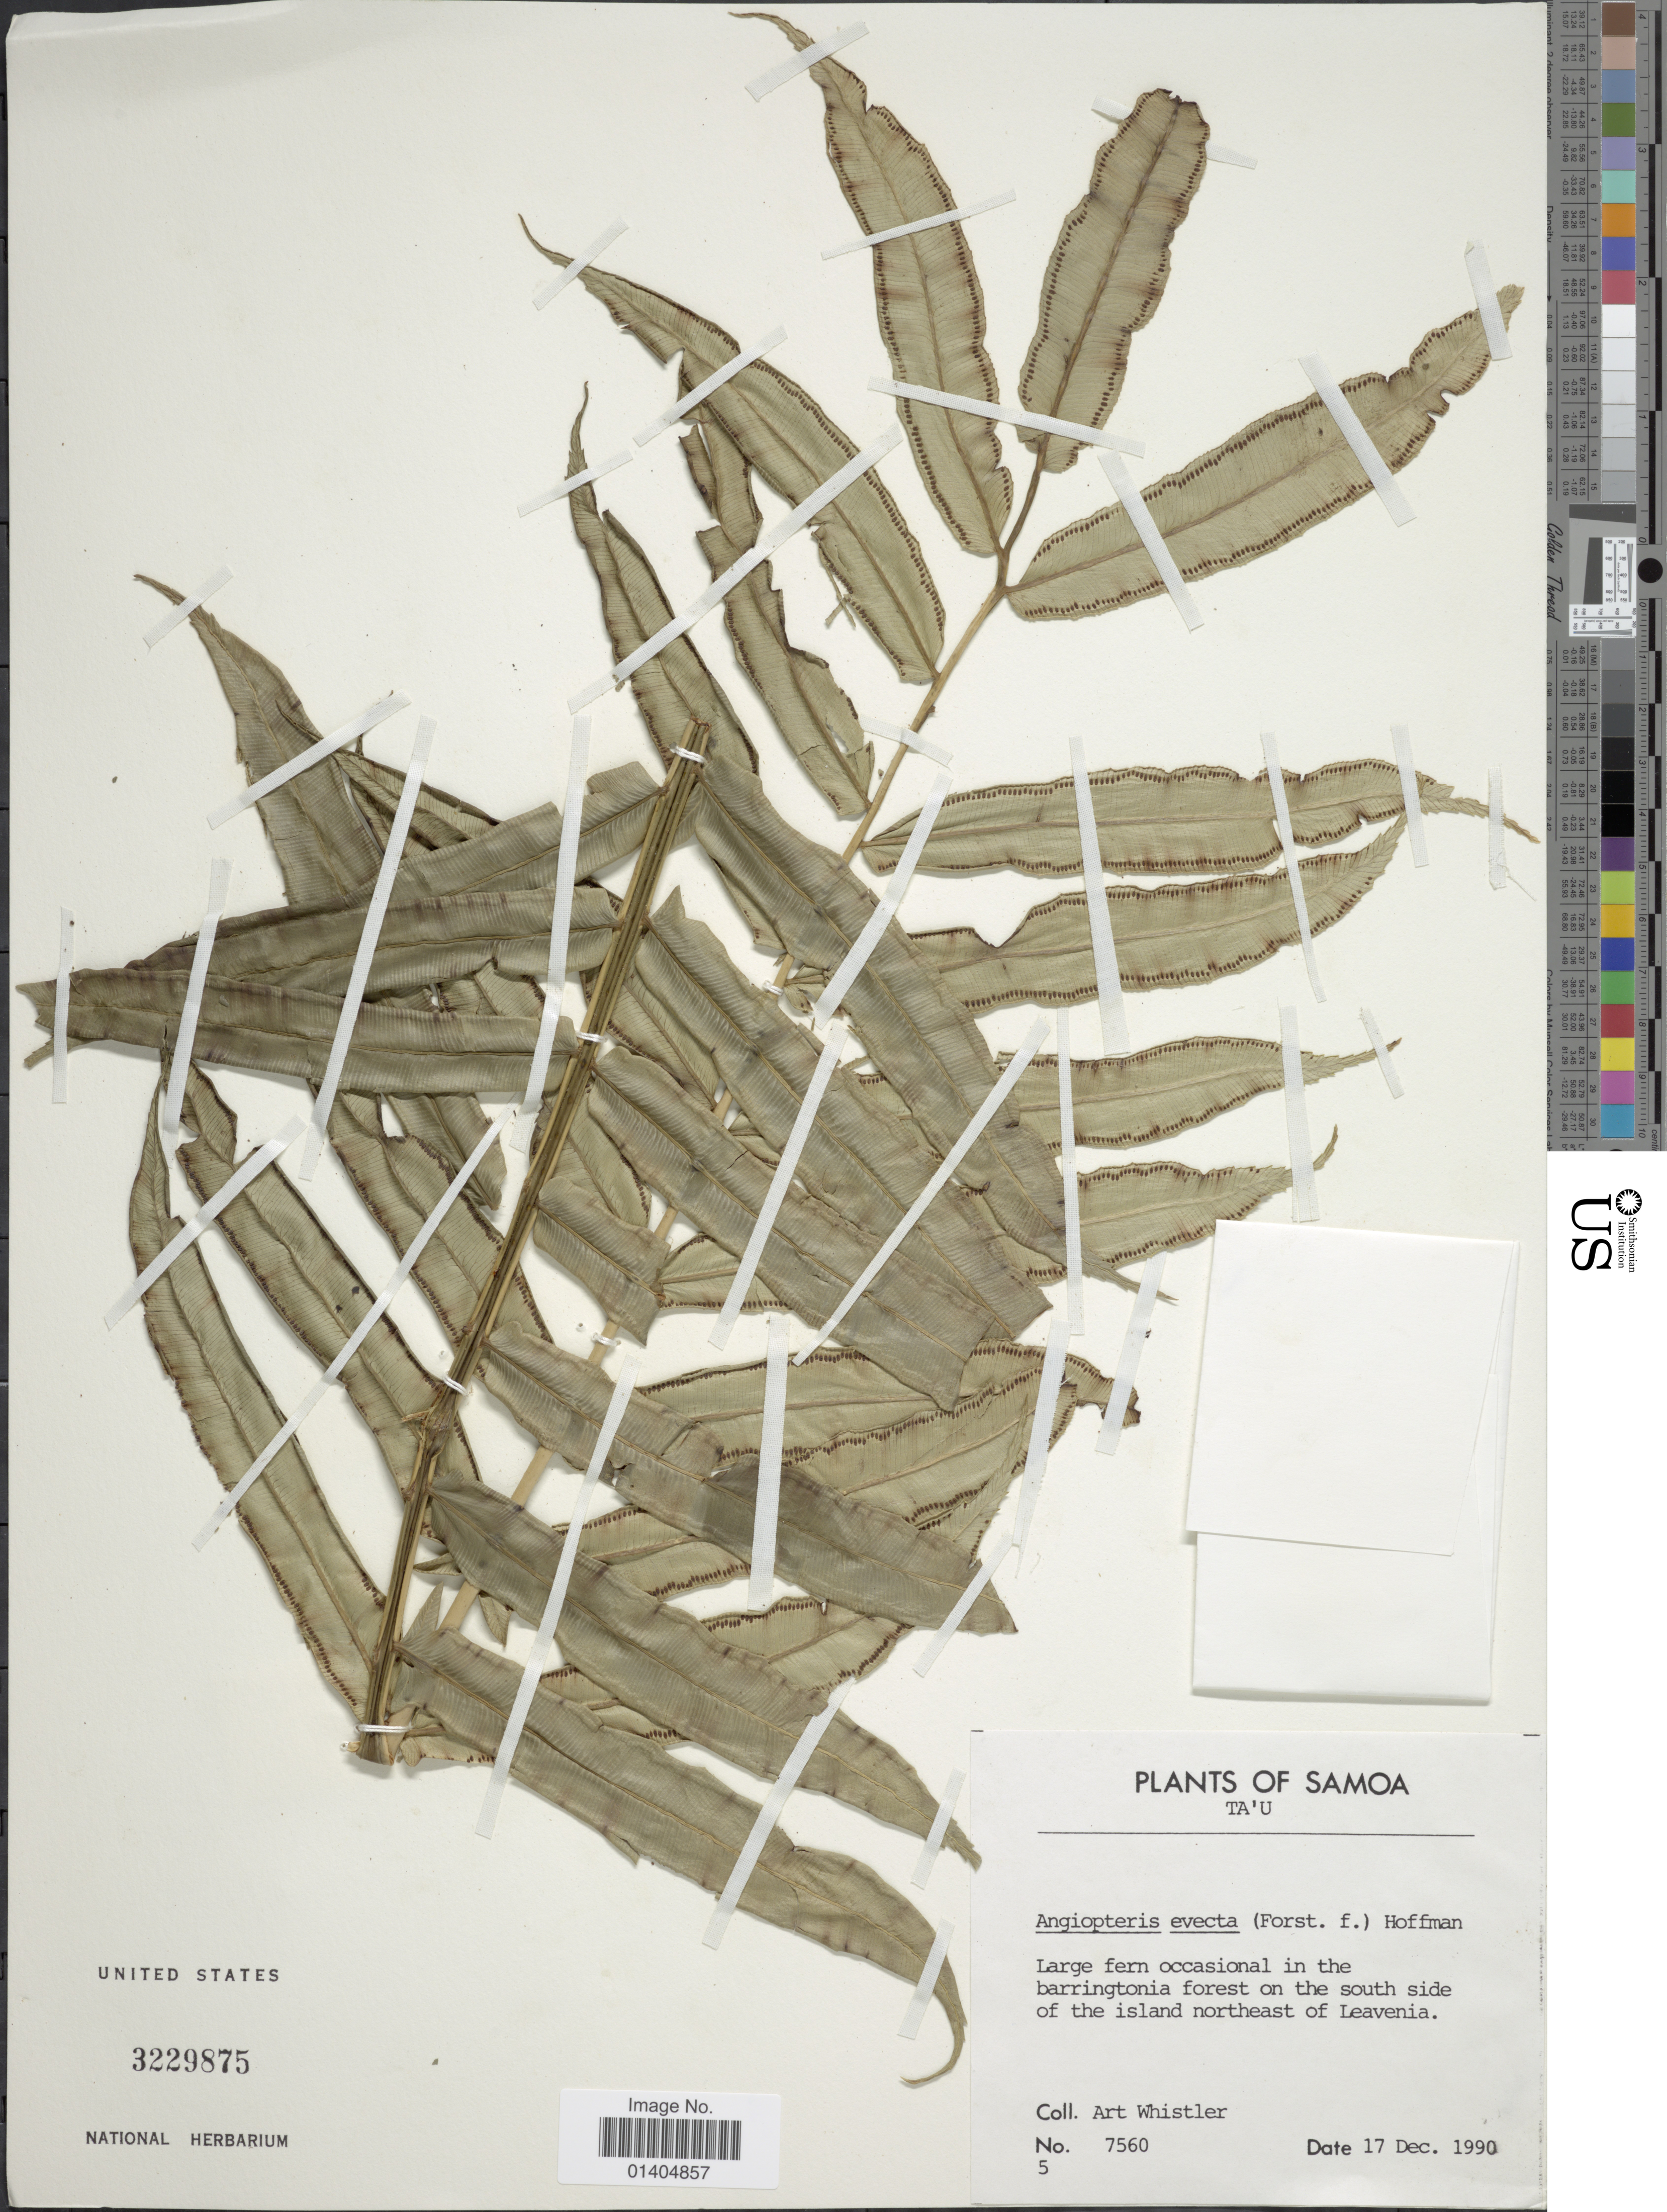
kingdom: Plantae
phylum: Tracheophyta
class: Polypodiopsida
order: Marattiales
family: Marattiaceae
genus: Angiopteris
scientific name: Angiopteris evecta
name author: (G. Forst.) Hoffm.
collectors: A. Whistler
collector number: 7560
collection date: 1990-12-17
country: American Samoa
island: Ta'u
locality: Ta'u, Barrington forest on the south side of the island northeast of Leavenia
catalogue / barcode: US 3229875